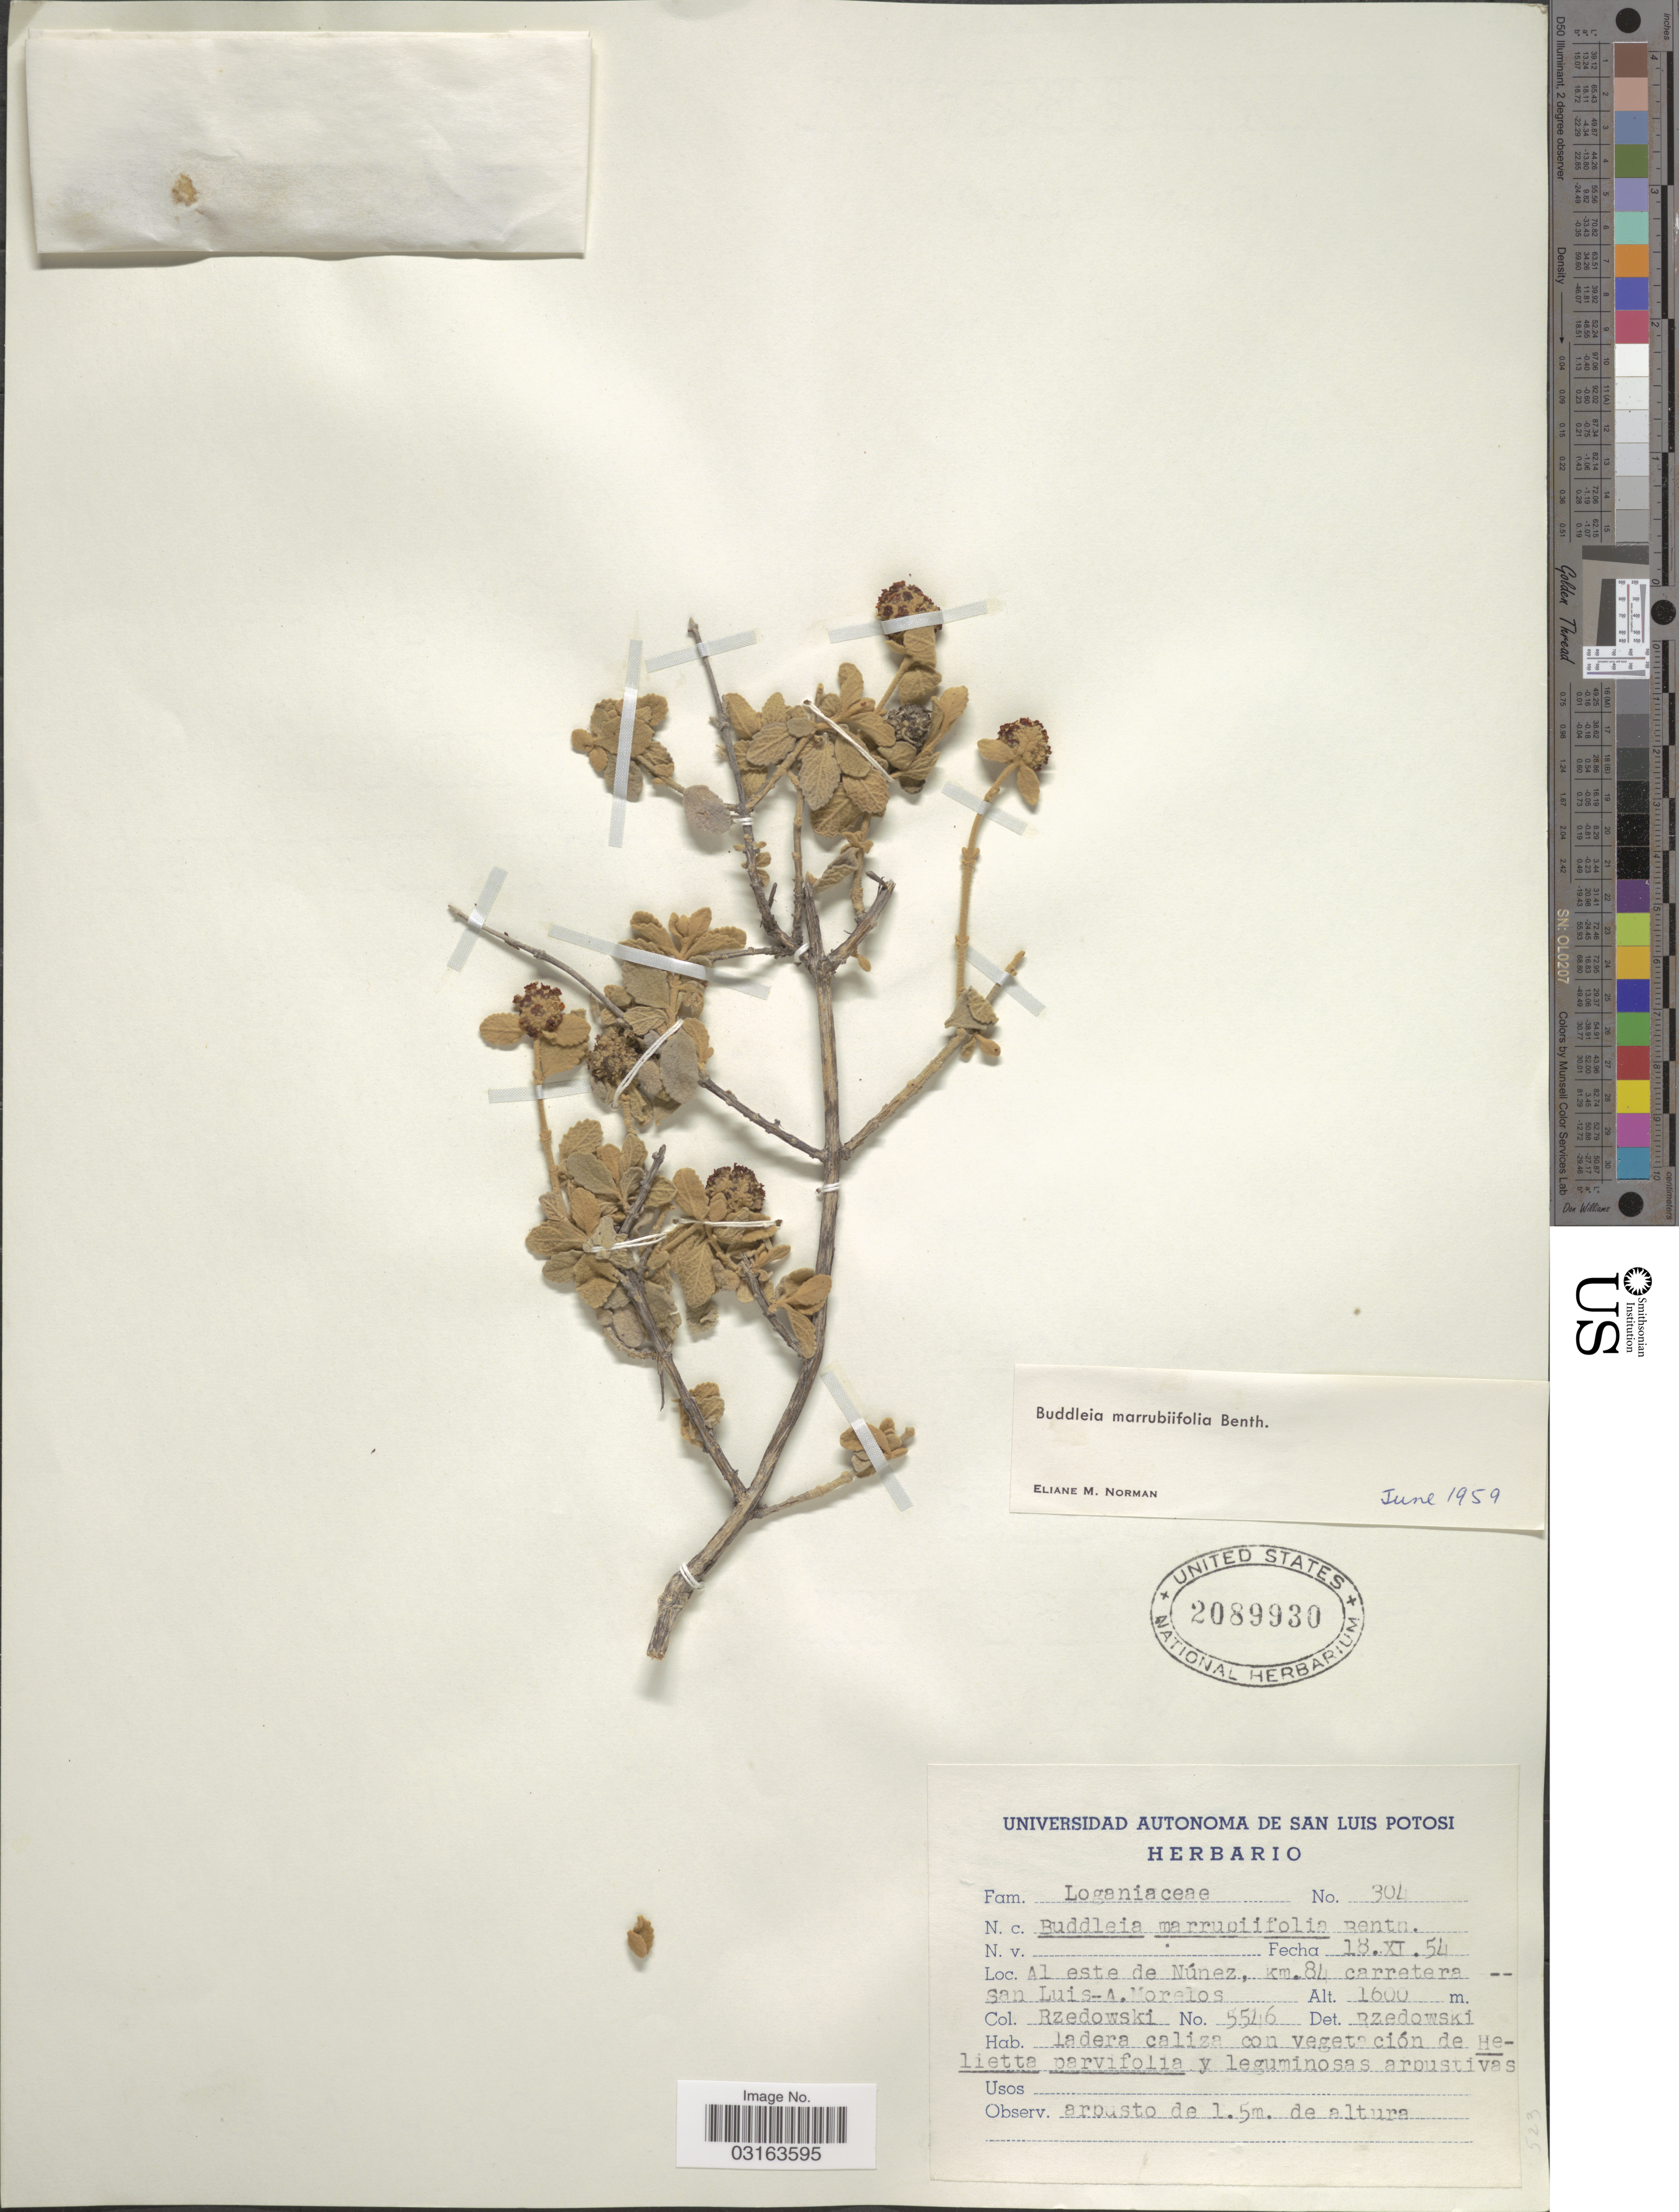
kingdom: Plantae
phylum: Tracheophyta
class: Magnoliopsida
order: Lamiales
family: Scrophulariaceae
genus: Buddleja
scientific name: Buddleja marrubiifolia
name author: Benth.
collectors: Rzedowski, --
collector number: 5546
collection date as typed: Transcribed d/m/y: 18/11/54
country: Mexico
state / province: Morelos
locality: Al este de Núnez, km. 84 carretera San Luis-A. Morelos.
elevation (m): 1600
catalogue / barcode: US 2089930